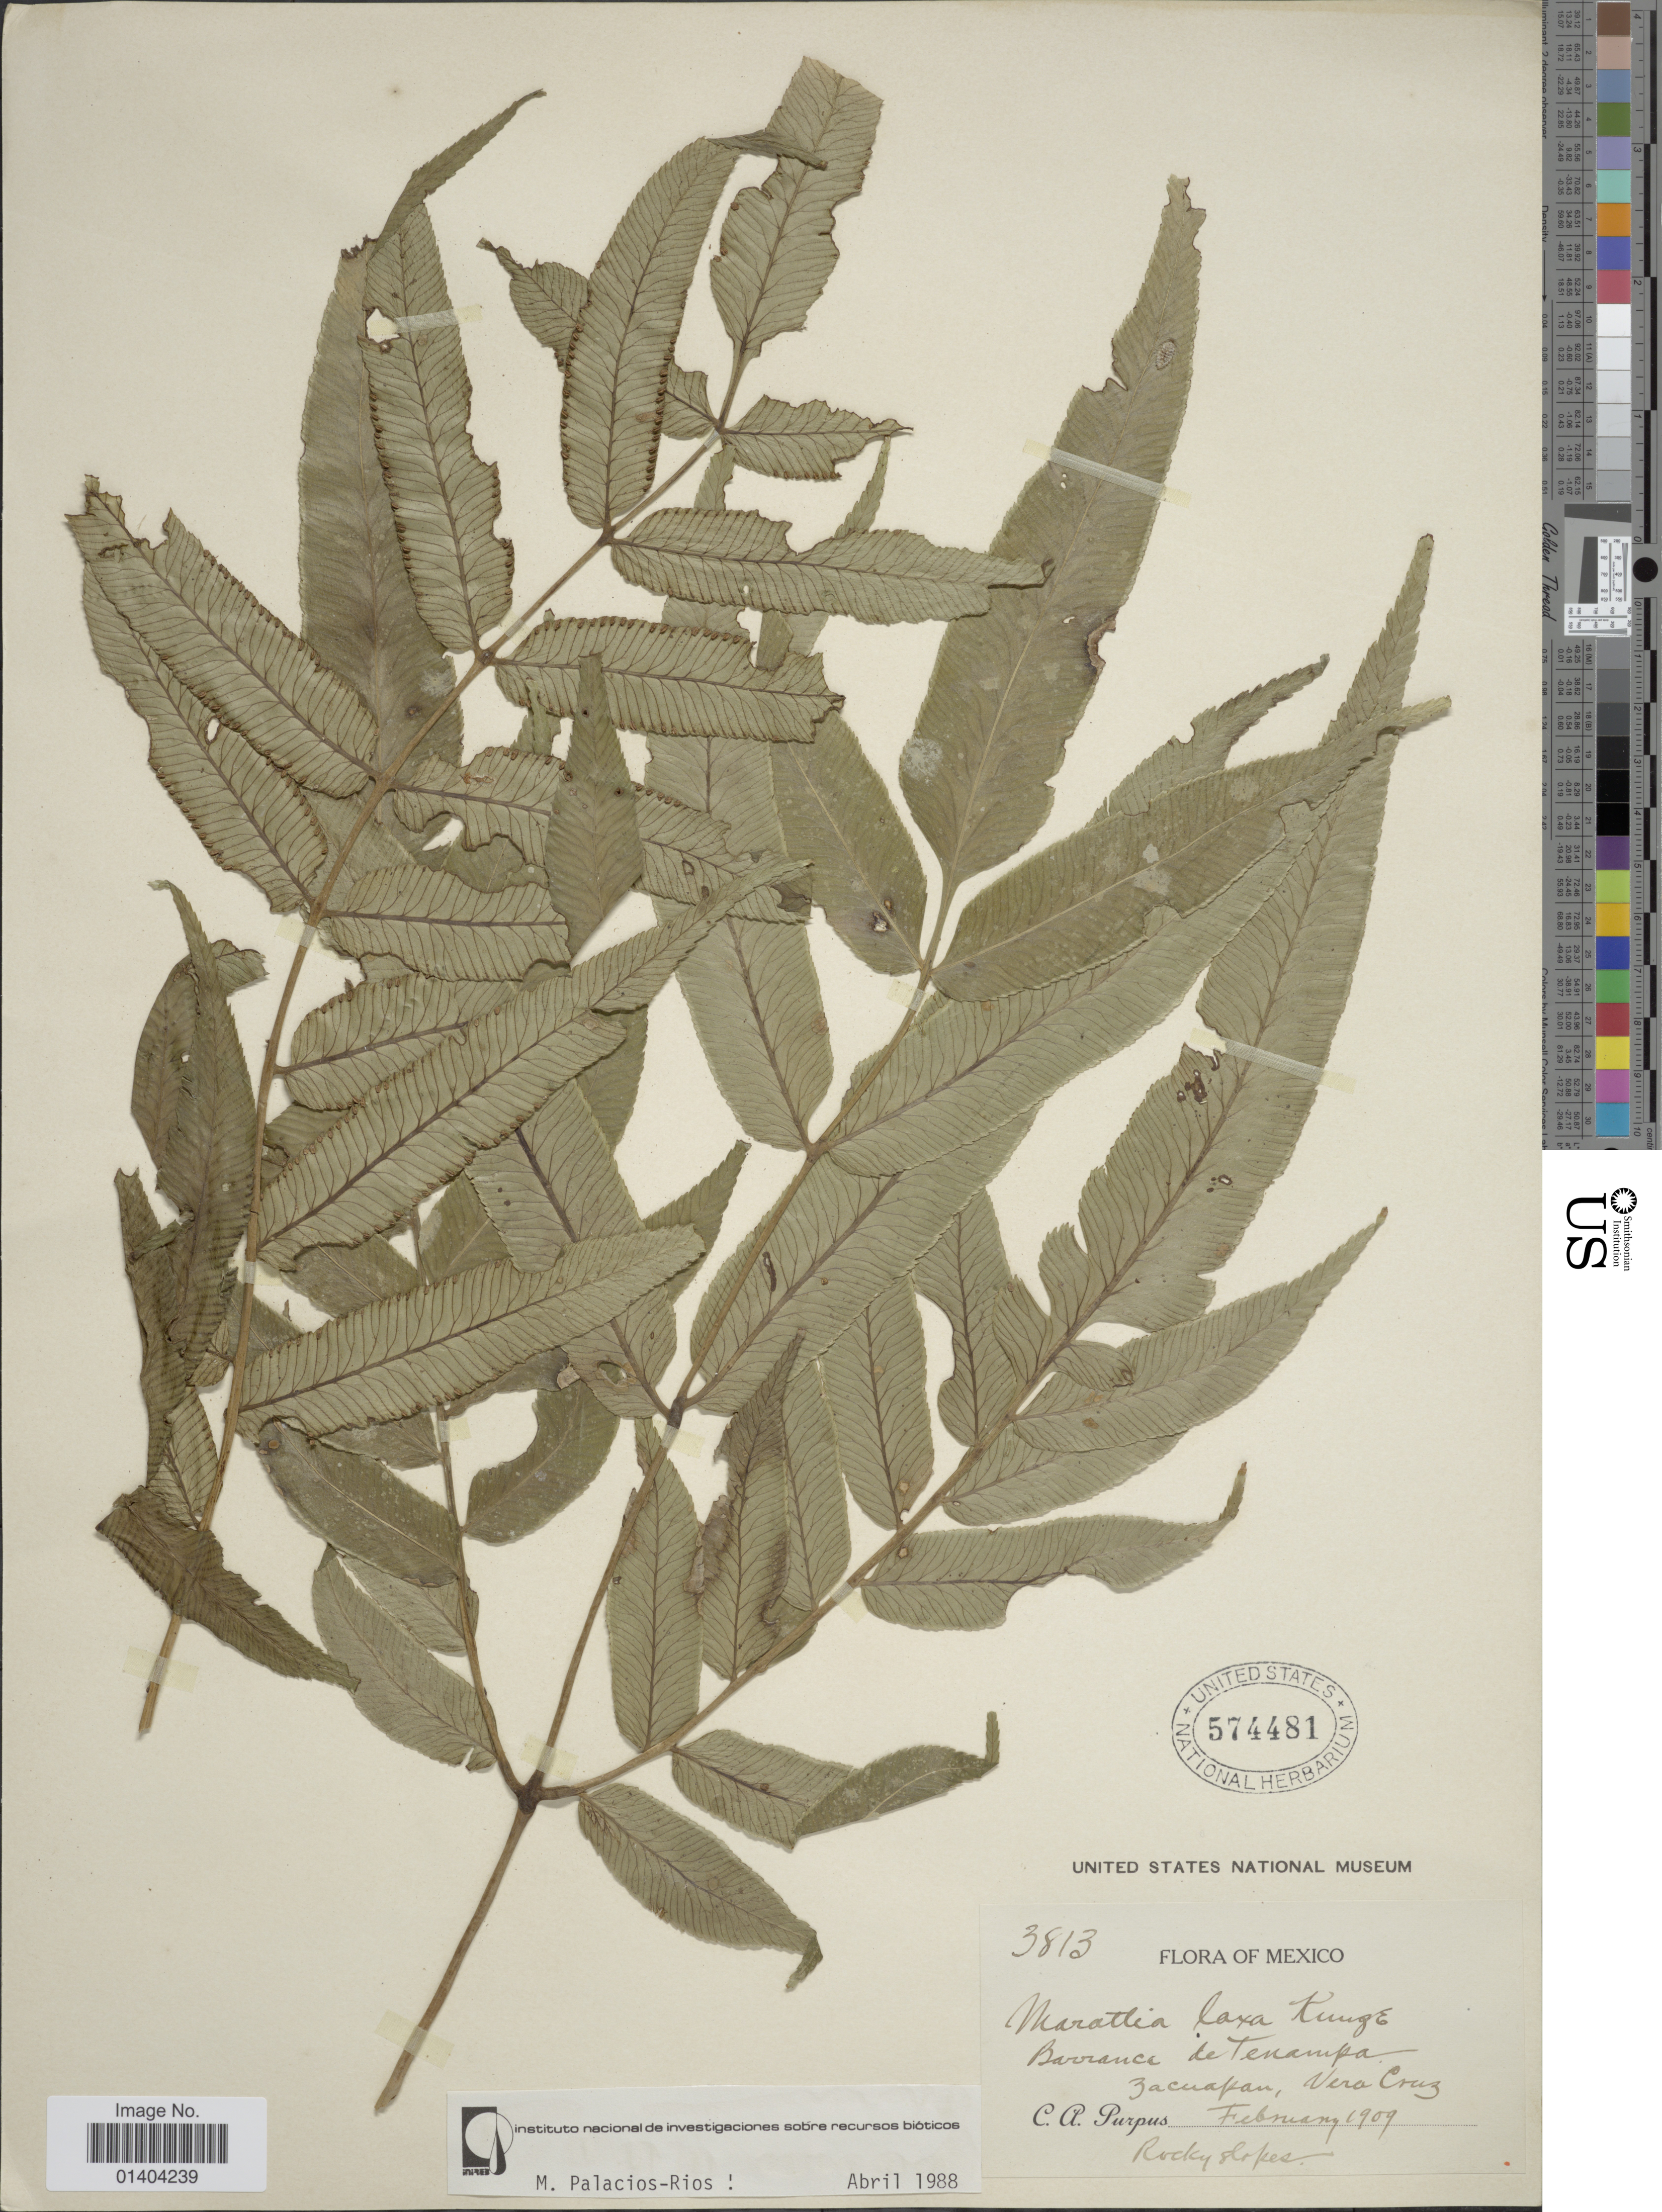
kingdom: Plantae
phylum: Tracheophyta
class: Polypodiopsida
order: Marattiales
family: Marattiaceae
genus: Marattia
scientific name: Marattia laxa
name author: Kunze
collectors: C. A. Purpus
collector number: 3813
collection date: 1909-02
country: Mexico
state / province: Veracruz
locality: Barranca de Tenampa Zacuapan, Vera Cruz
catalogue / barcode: US 574481